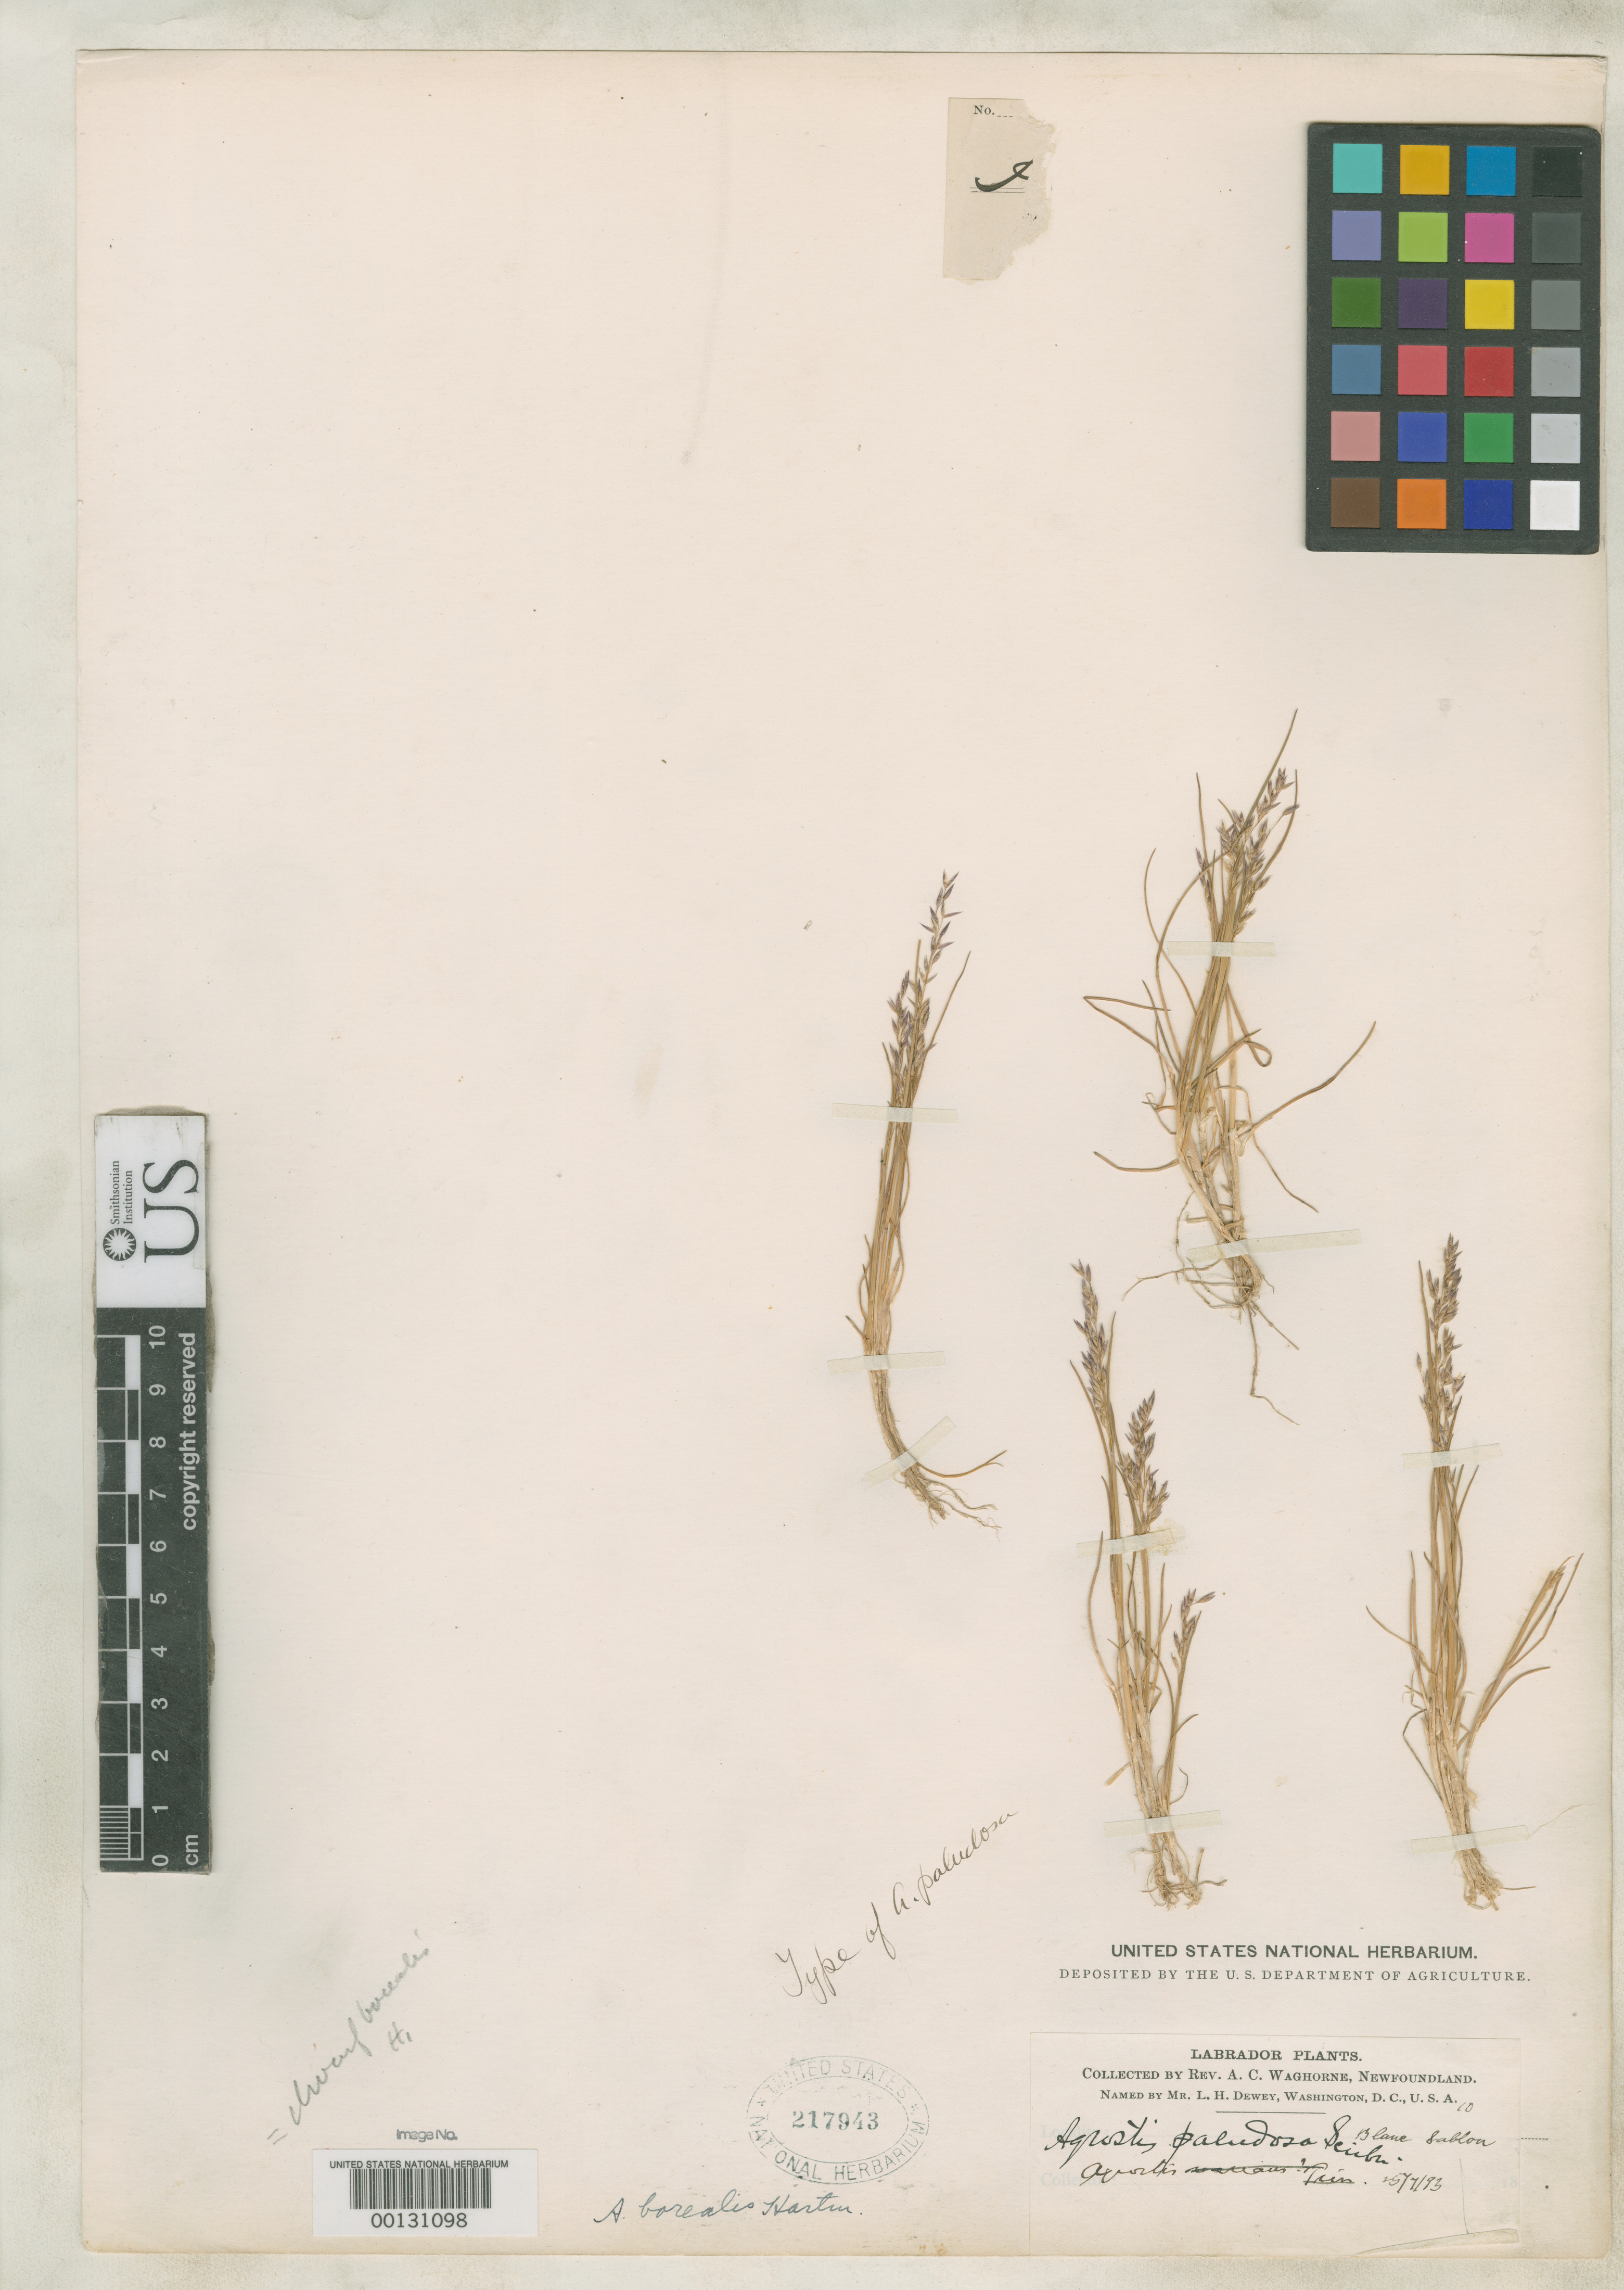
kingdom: Plantae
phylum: Tracheophyta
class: Liliopsida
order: Poales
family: Poaceae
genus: Agrostis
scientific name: Agrostis paludosa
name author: Scribn.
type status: Holotype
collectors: A. Waghorne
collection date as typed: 25 Sep 1893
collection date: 1893-09-25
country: Canada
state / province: Quebec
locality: Blanc Sablon.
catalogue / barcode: US 217943